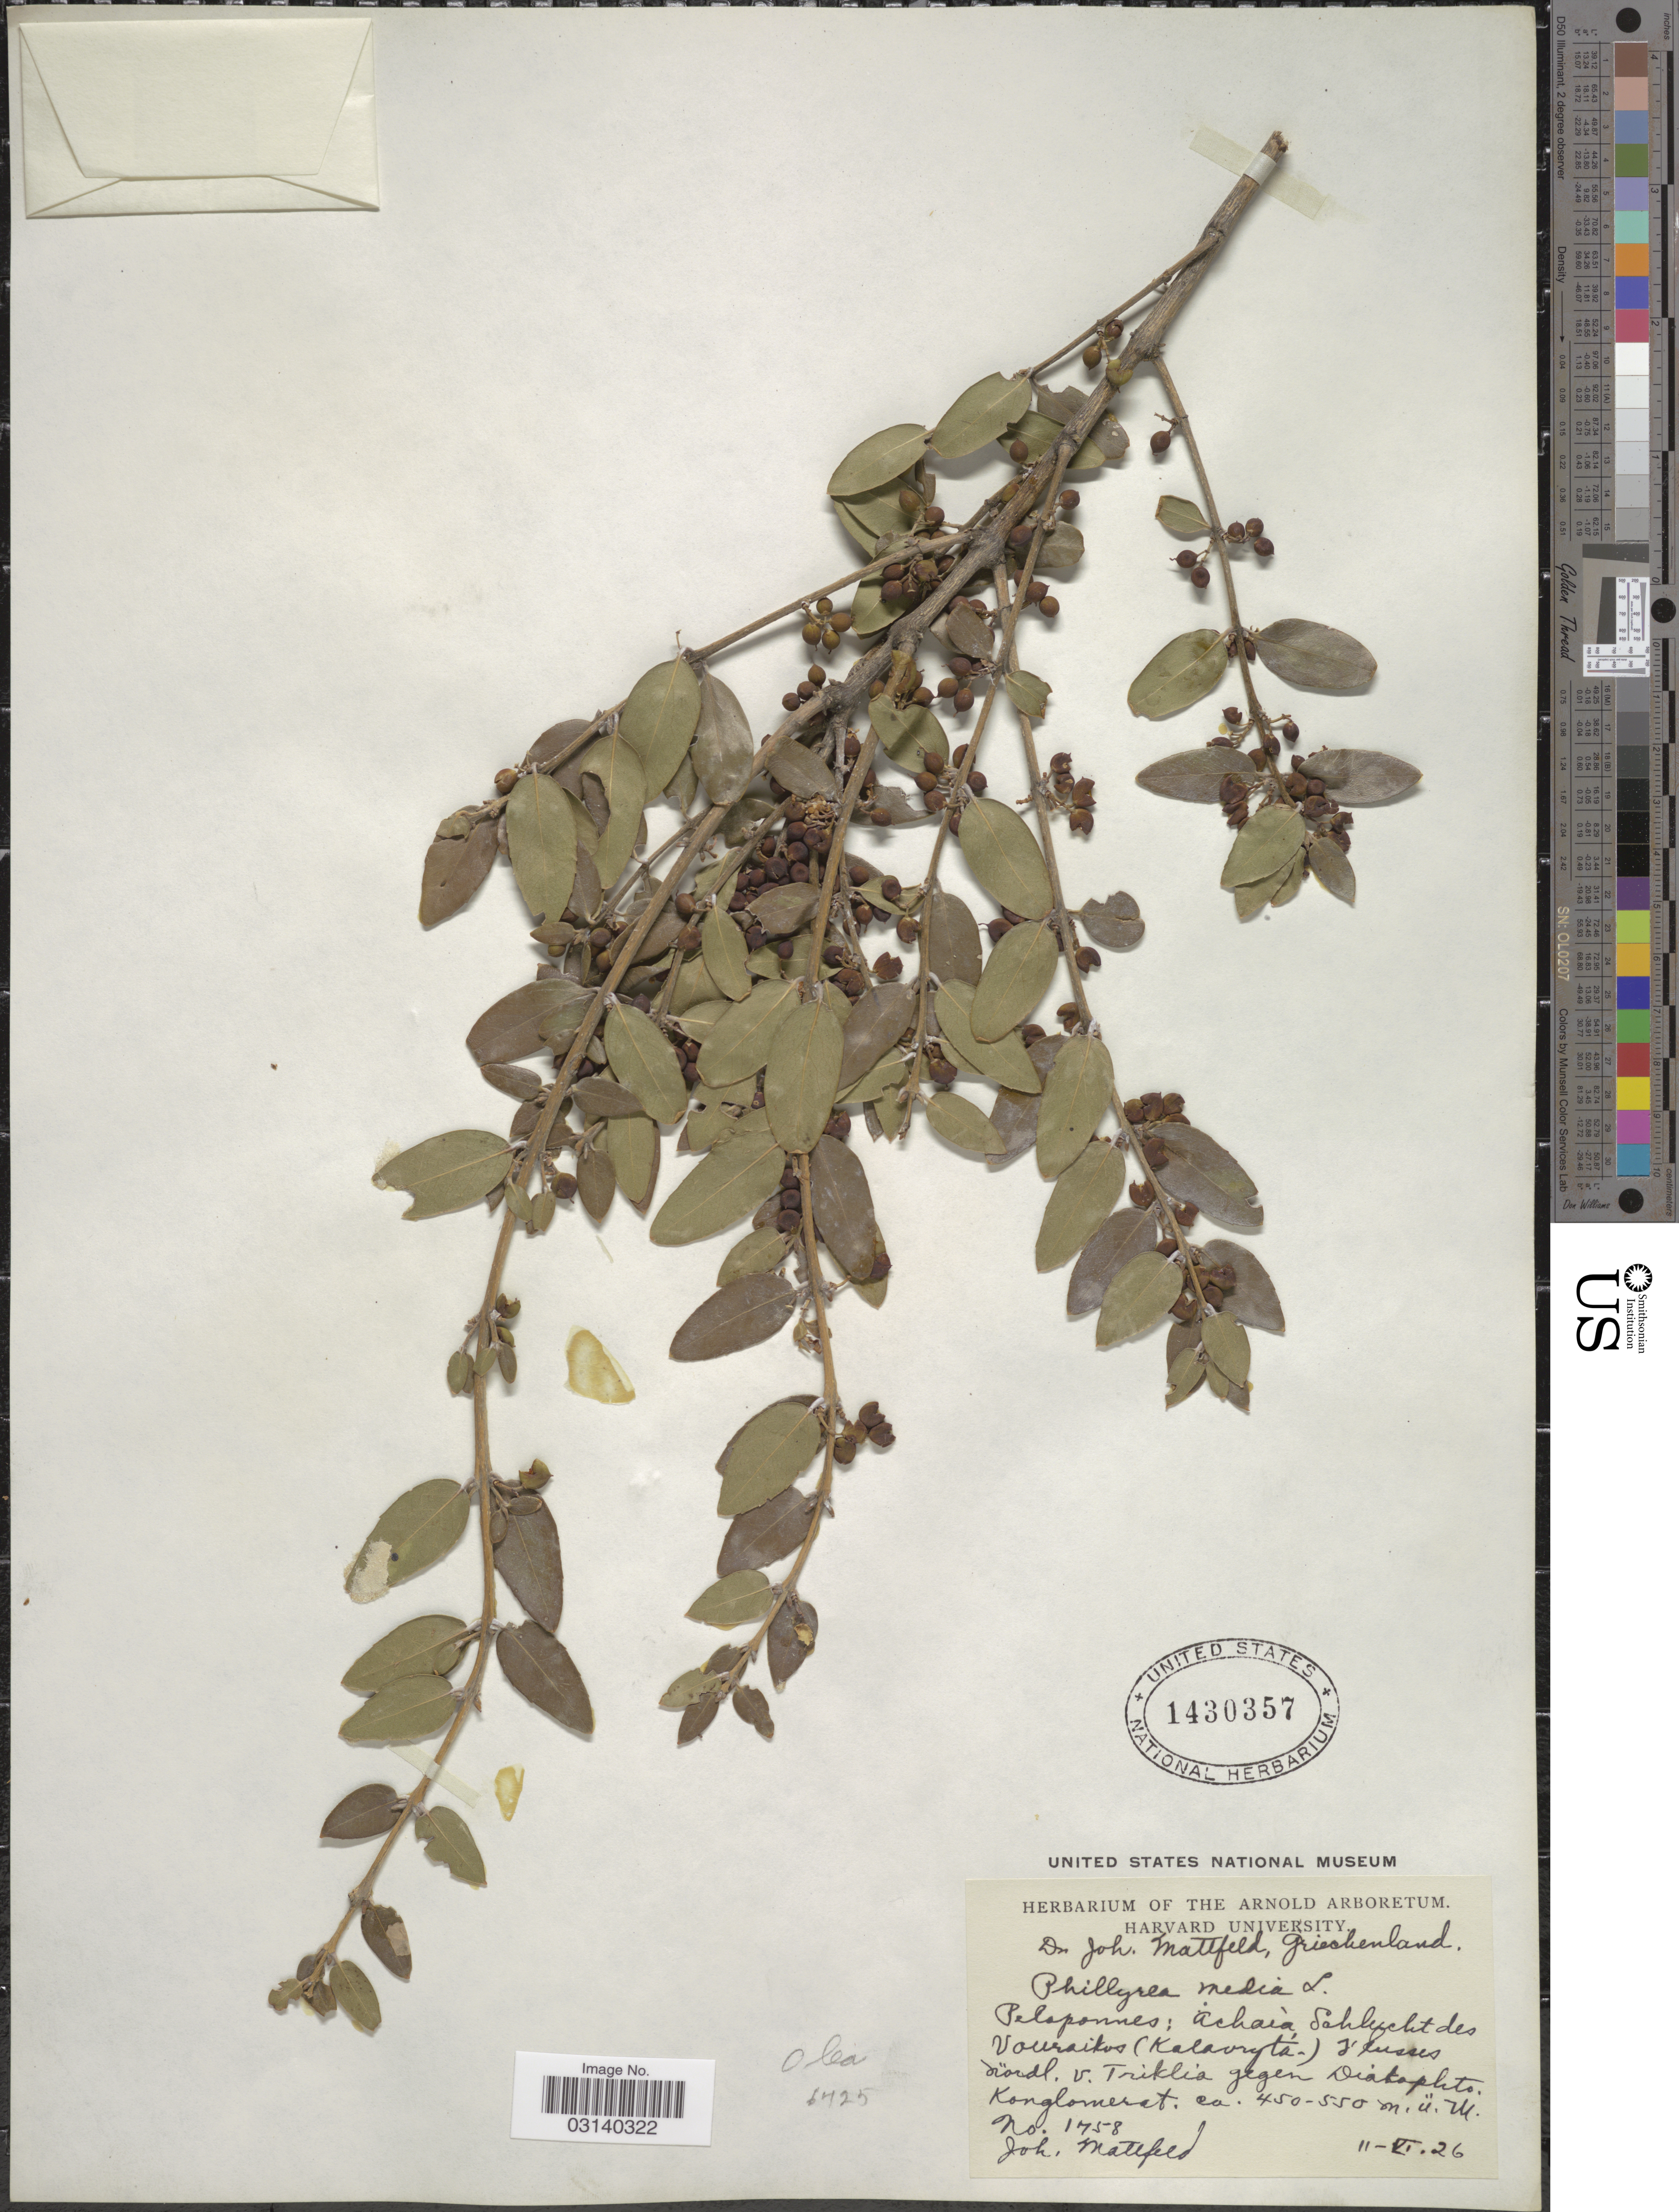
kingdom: Plantae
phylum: Tracheophyta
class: Magnoliopsida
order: Lamiales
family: Oleaceae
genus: Phillyrea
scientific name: Phillyrea media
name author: L.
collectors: J. Mattfeld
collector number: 1758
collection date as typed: Transcribed d/m/y: 11/6/26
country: Greece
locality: Griechenland. Peloponnes: Achaia Schlucht des Vouraikos (Kalavryta) Flusses nördl. v. Triklia gegen Diakophto. Konglomerat.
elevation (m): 450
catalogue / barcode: US 1430357